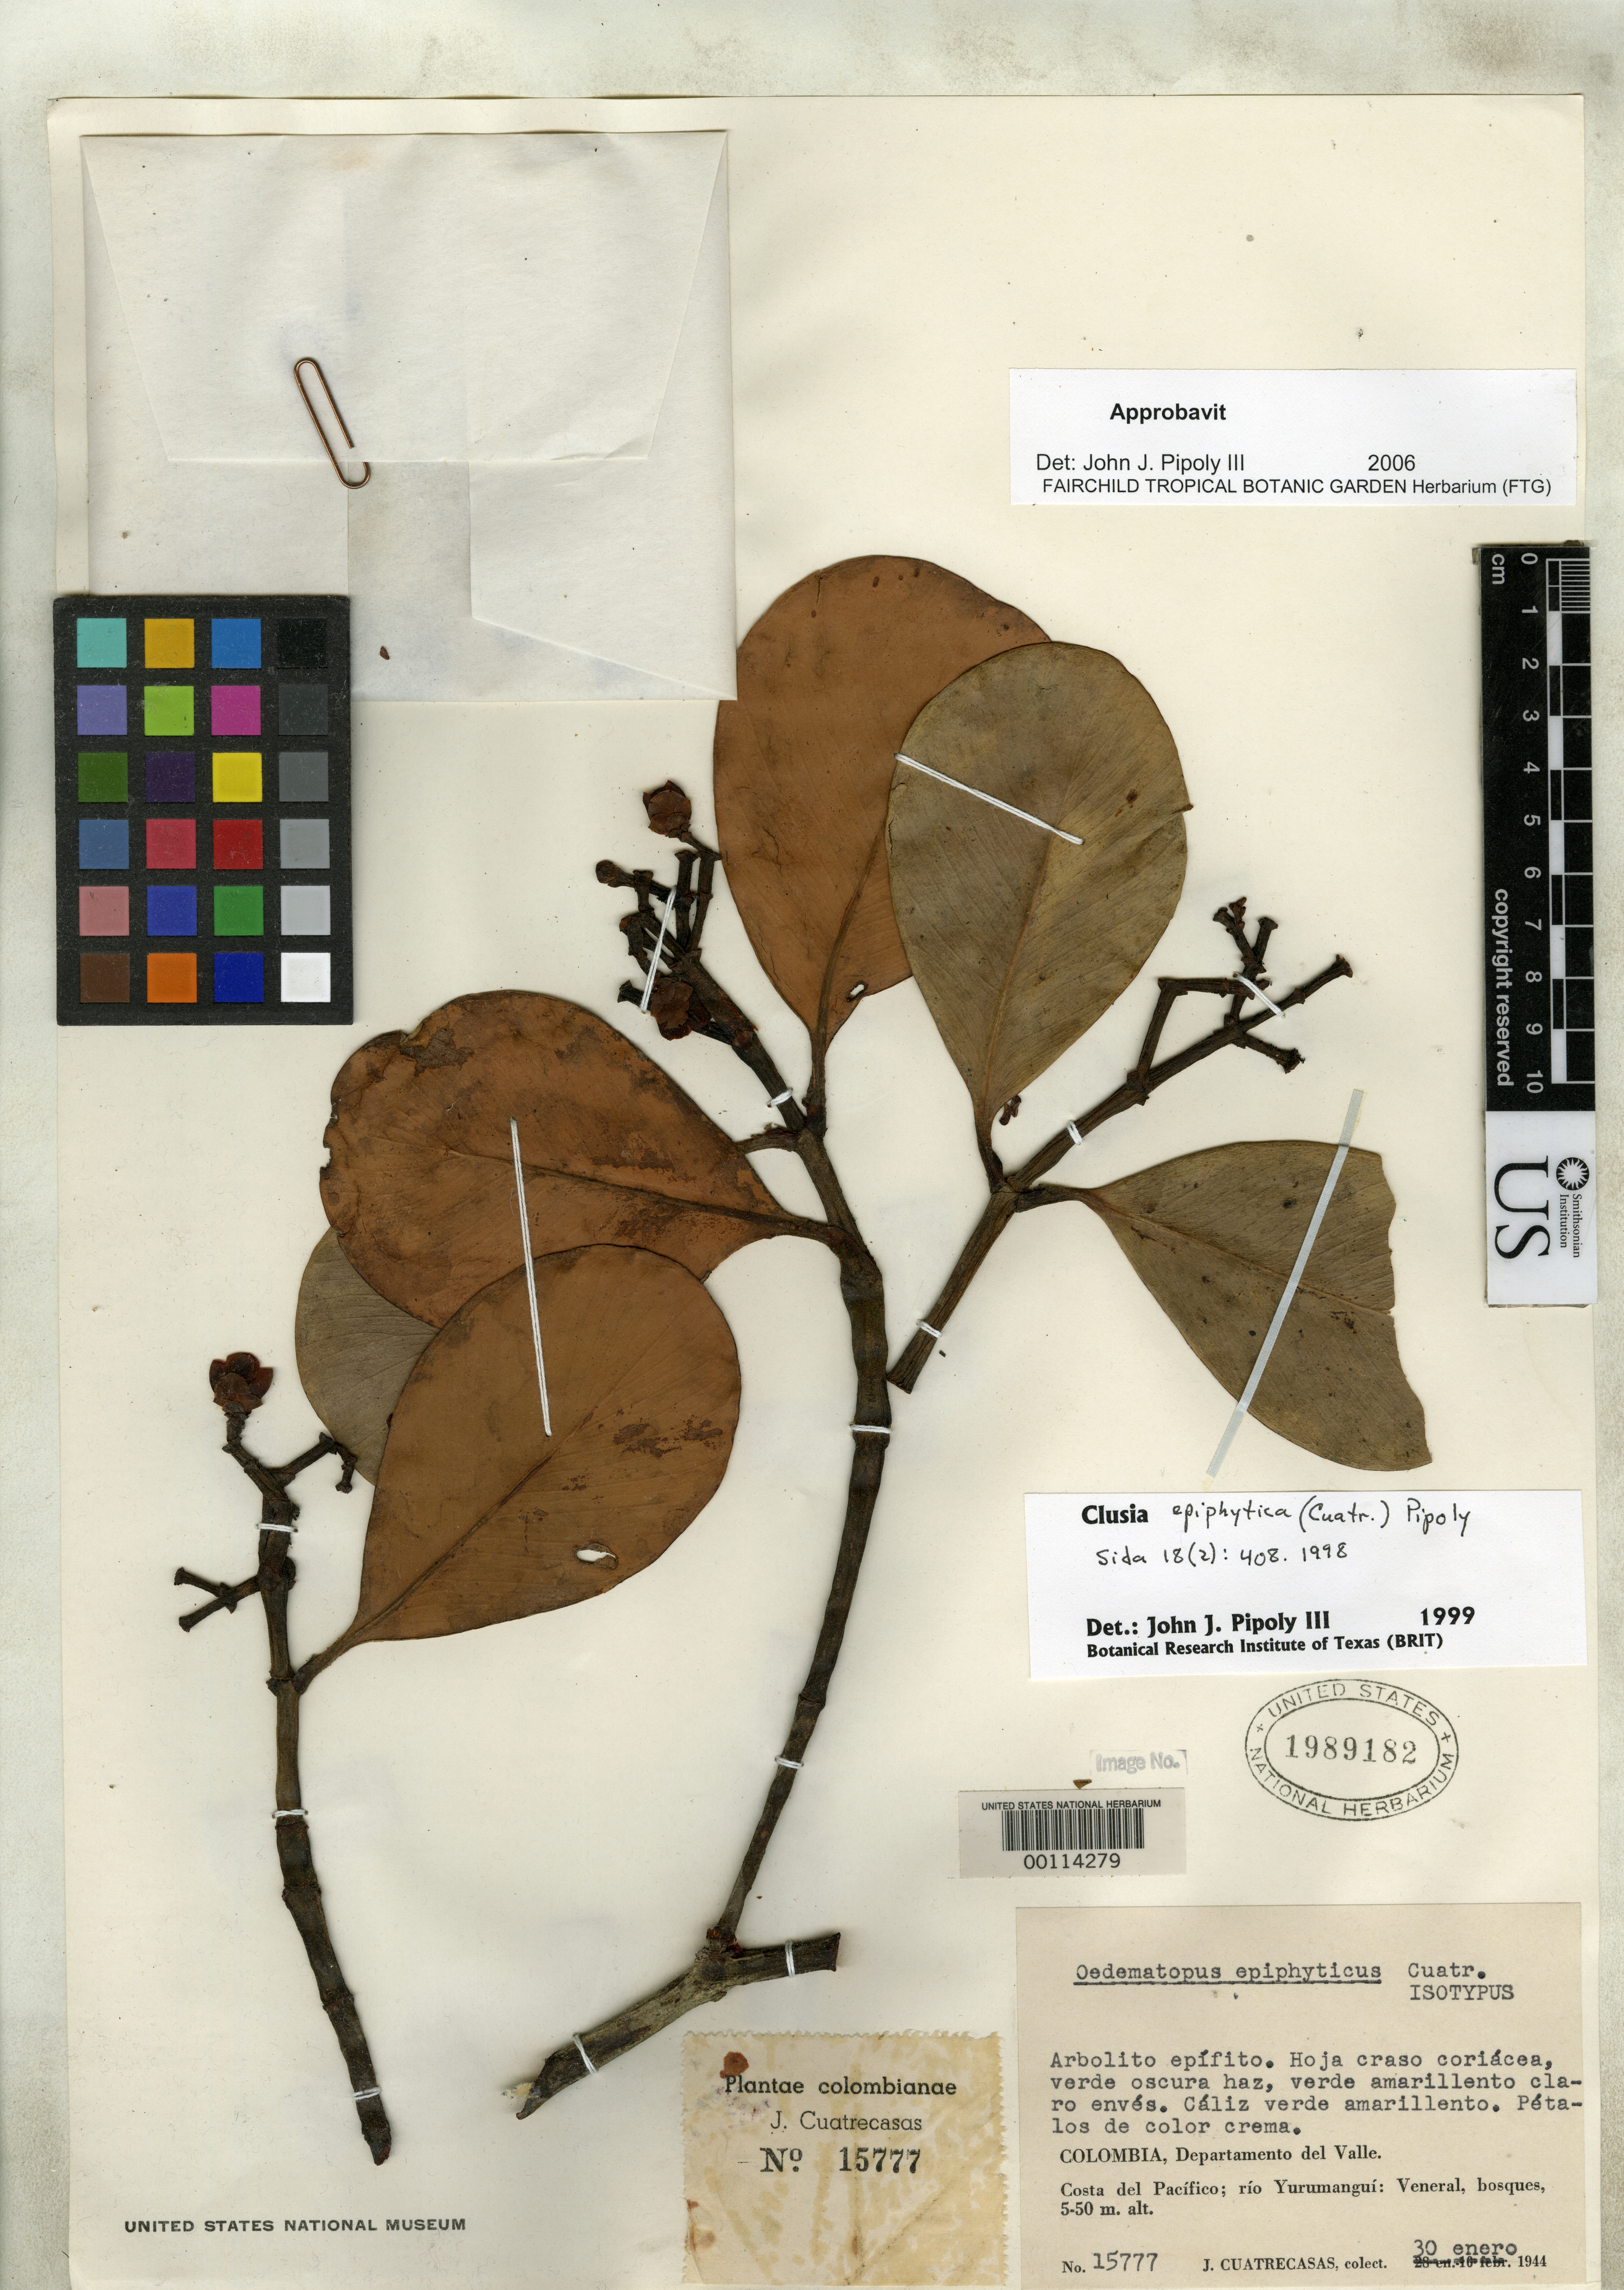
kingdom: Plantae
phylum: Tracheophyta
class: Magnoliopsida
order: Malpighiales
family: Clusiaceae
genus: Oedematopus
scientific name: Oedematopus epiphyticus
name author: Cuatrec.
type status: Isotype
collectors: J. Cuatrecasas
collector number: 15777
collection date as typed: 30 Jan 1944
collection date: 1944-01-30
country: Colombia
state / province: Valle del Cauca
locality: Pacific Coast, Rio Yurumangui.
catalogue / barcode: US 1989182